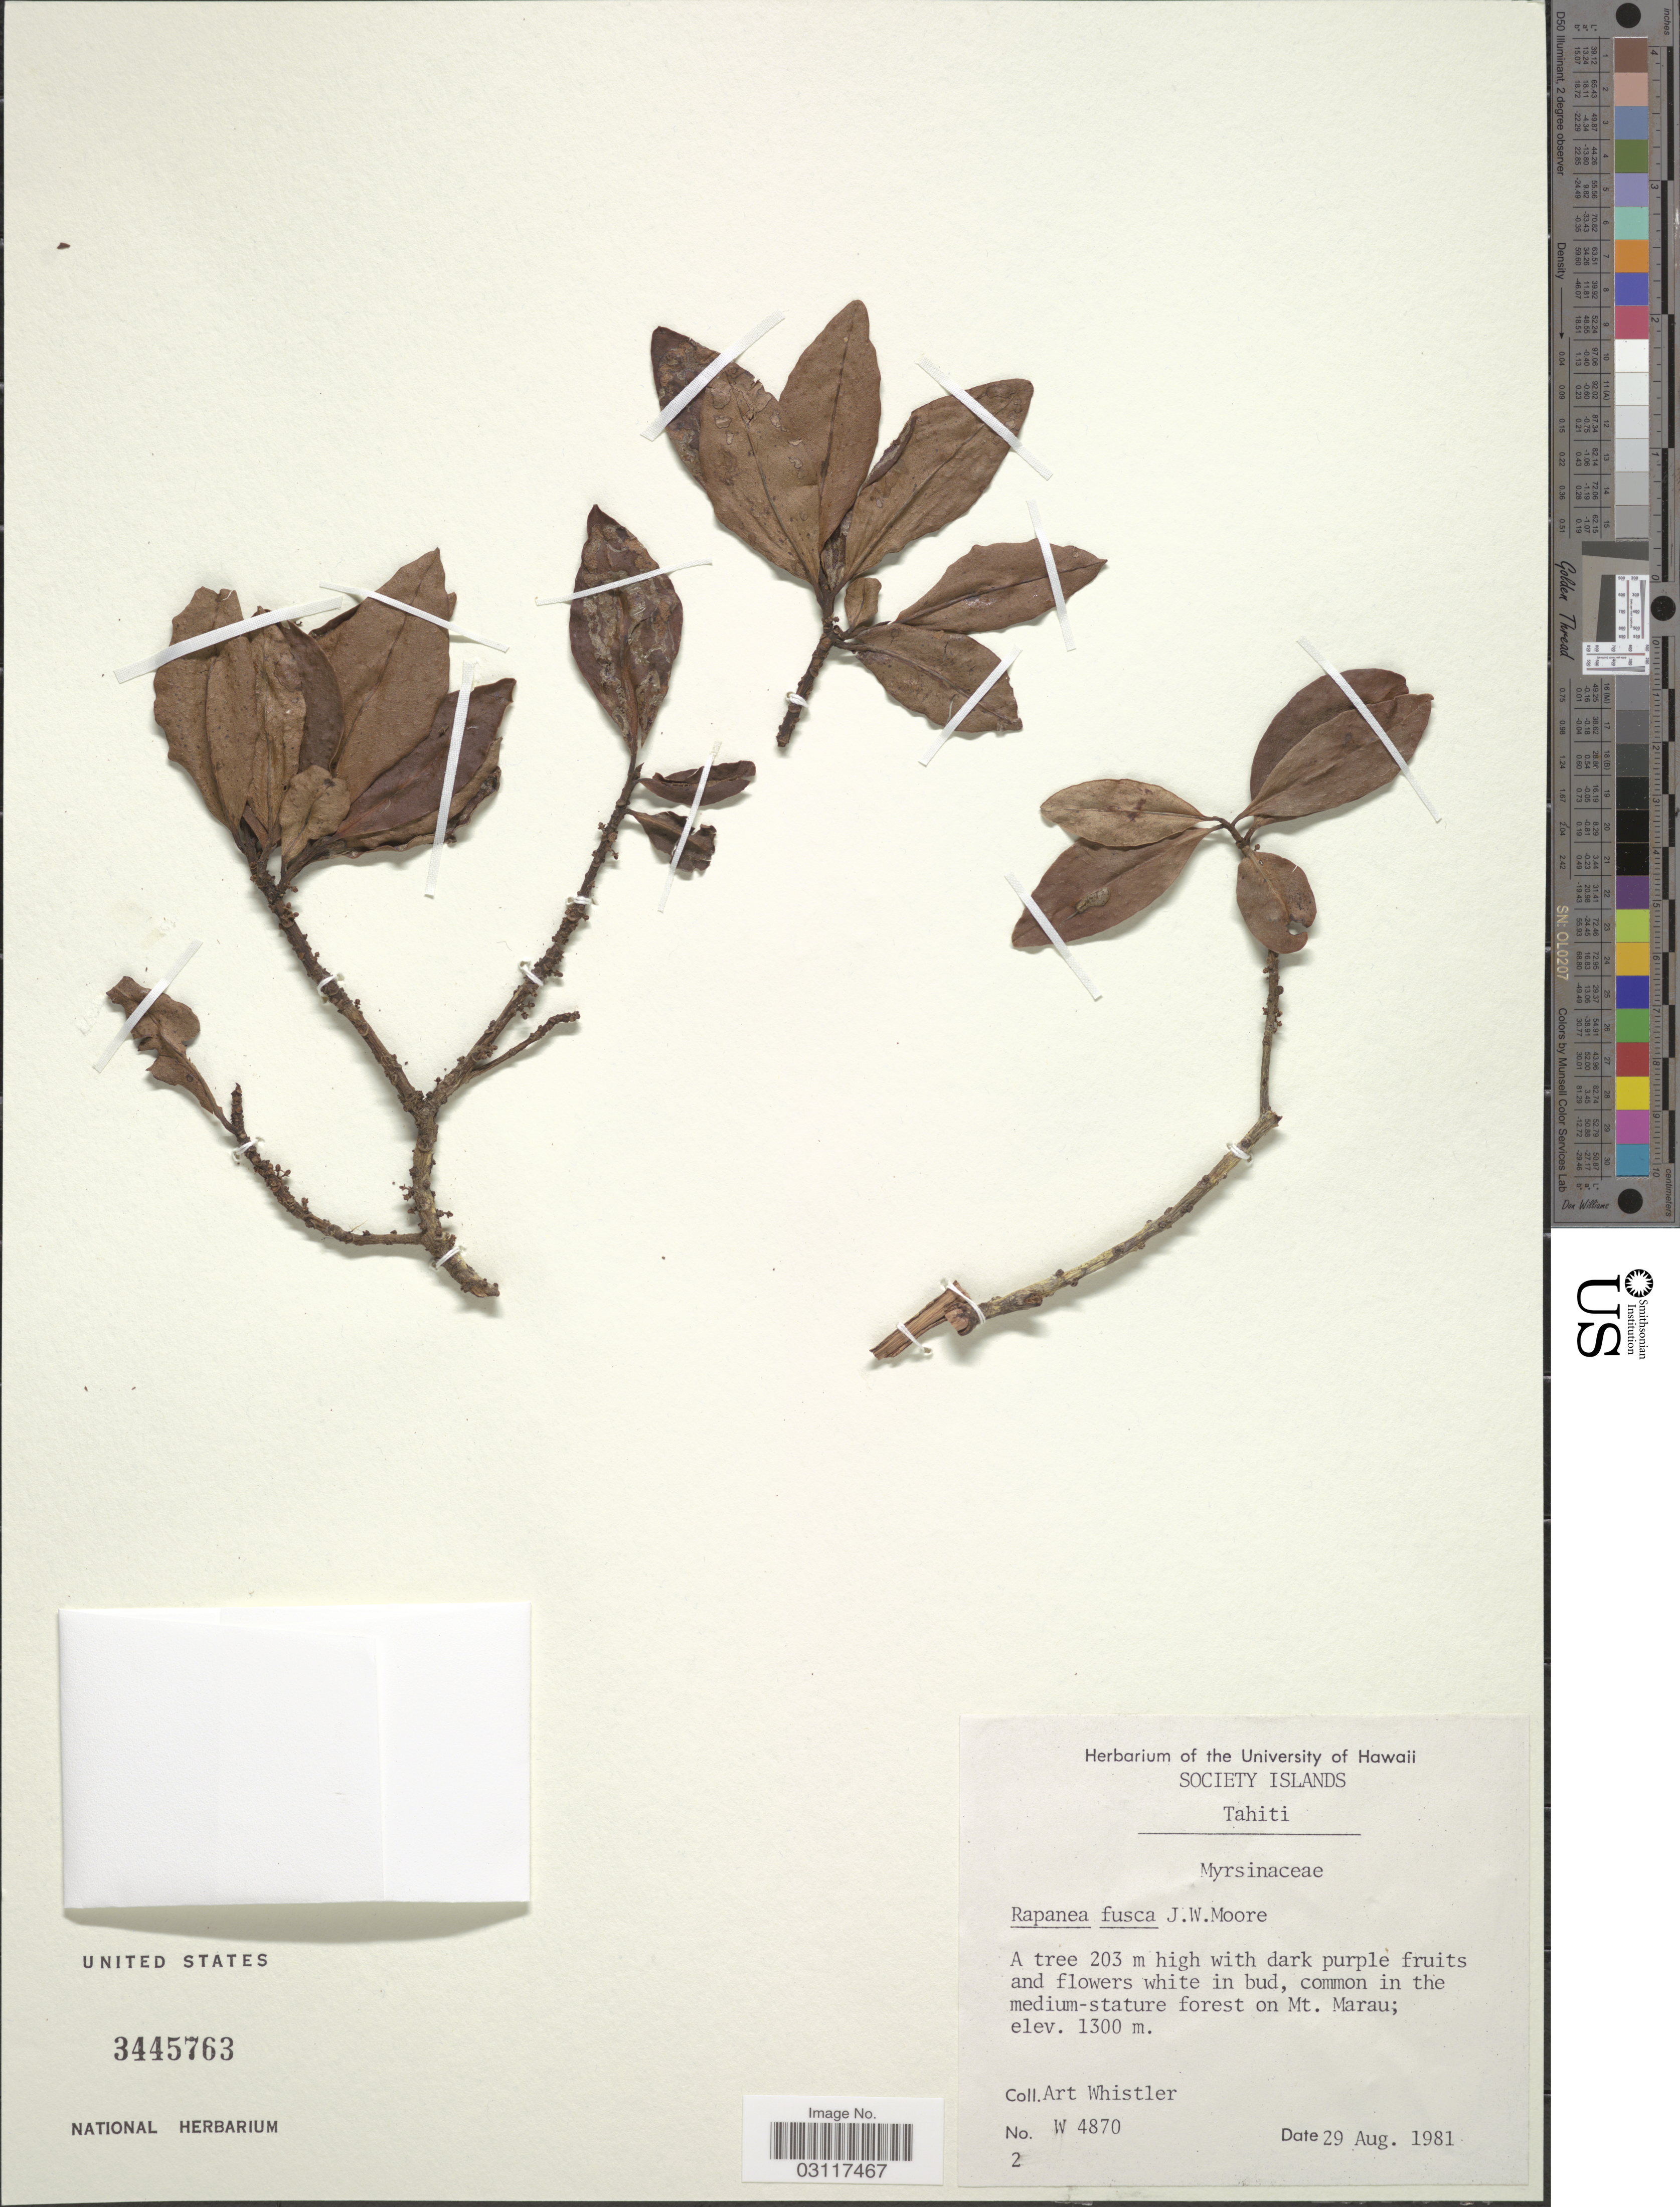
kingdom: Plantae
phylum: Tracheophyta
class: Magnoliopsida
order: Ericales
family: Primulaceae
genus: Myrsine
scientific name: Myrsine fusca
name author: (J.W. Moore) Fosberg & Sachet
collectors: A. Whistler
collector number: W 4870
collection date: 1981-08-29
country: French Polynesia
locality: Society Islands, Tahiti, common in the medium-stature forest on Mt. Marau.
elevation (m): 1300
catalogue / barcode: US 3445763